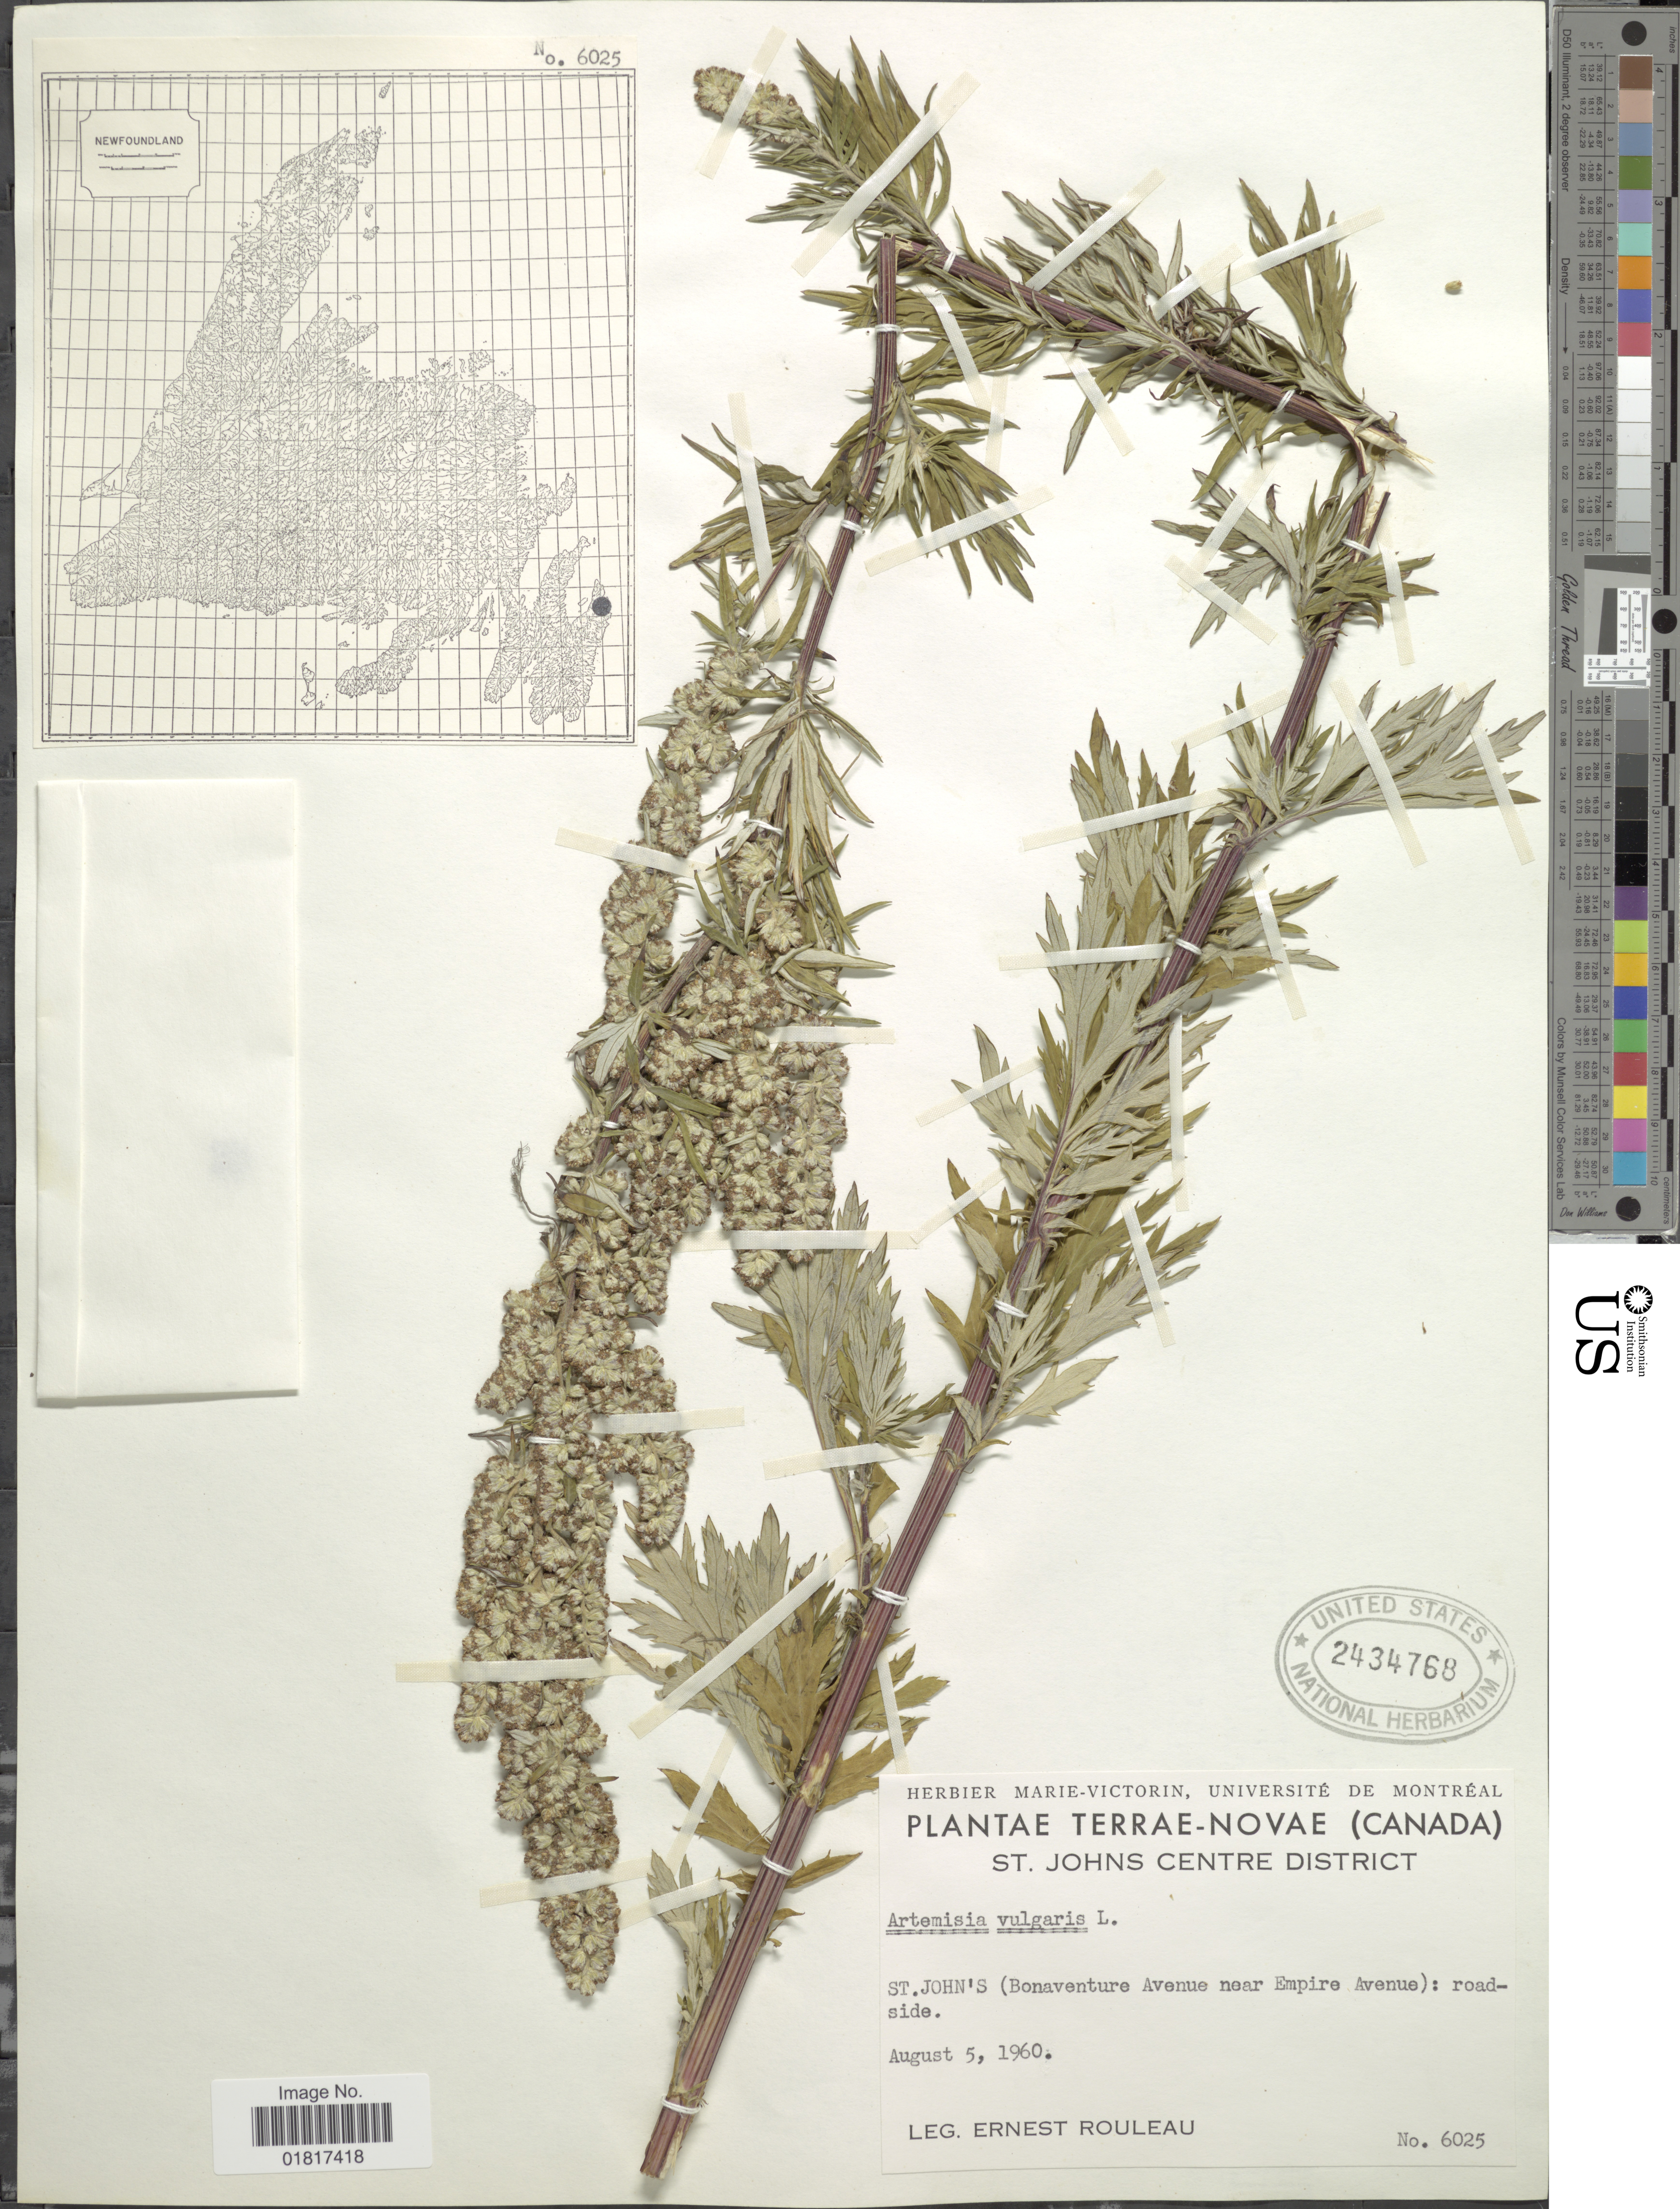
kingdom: Plantae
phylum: Tracheophyta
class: Magnoliopsida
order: Asterales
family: Asteraceae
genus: Artemisia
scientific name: Artemisia vulgaris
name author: L.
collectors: J. Rouleau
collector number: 6025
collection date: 1960-08-05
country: Canada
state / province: Newfoundland and Labrador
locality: Terrae-Novae, St. Johns Centre District, St. John's (Bonaventure Avenue near Empire Avenue): road side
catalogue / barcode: US 2434768